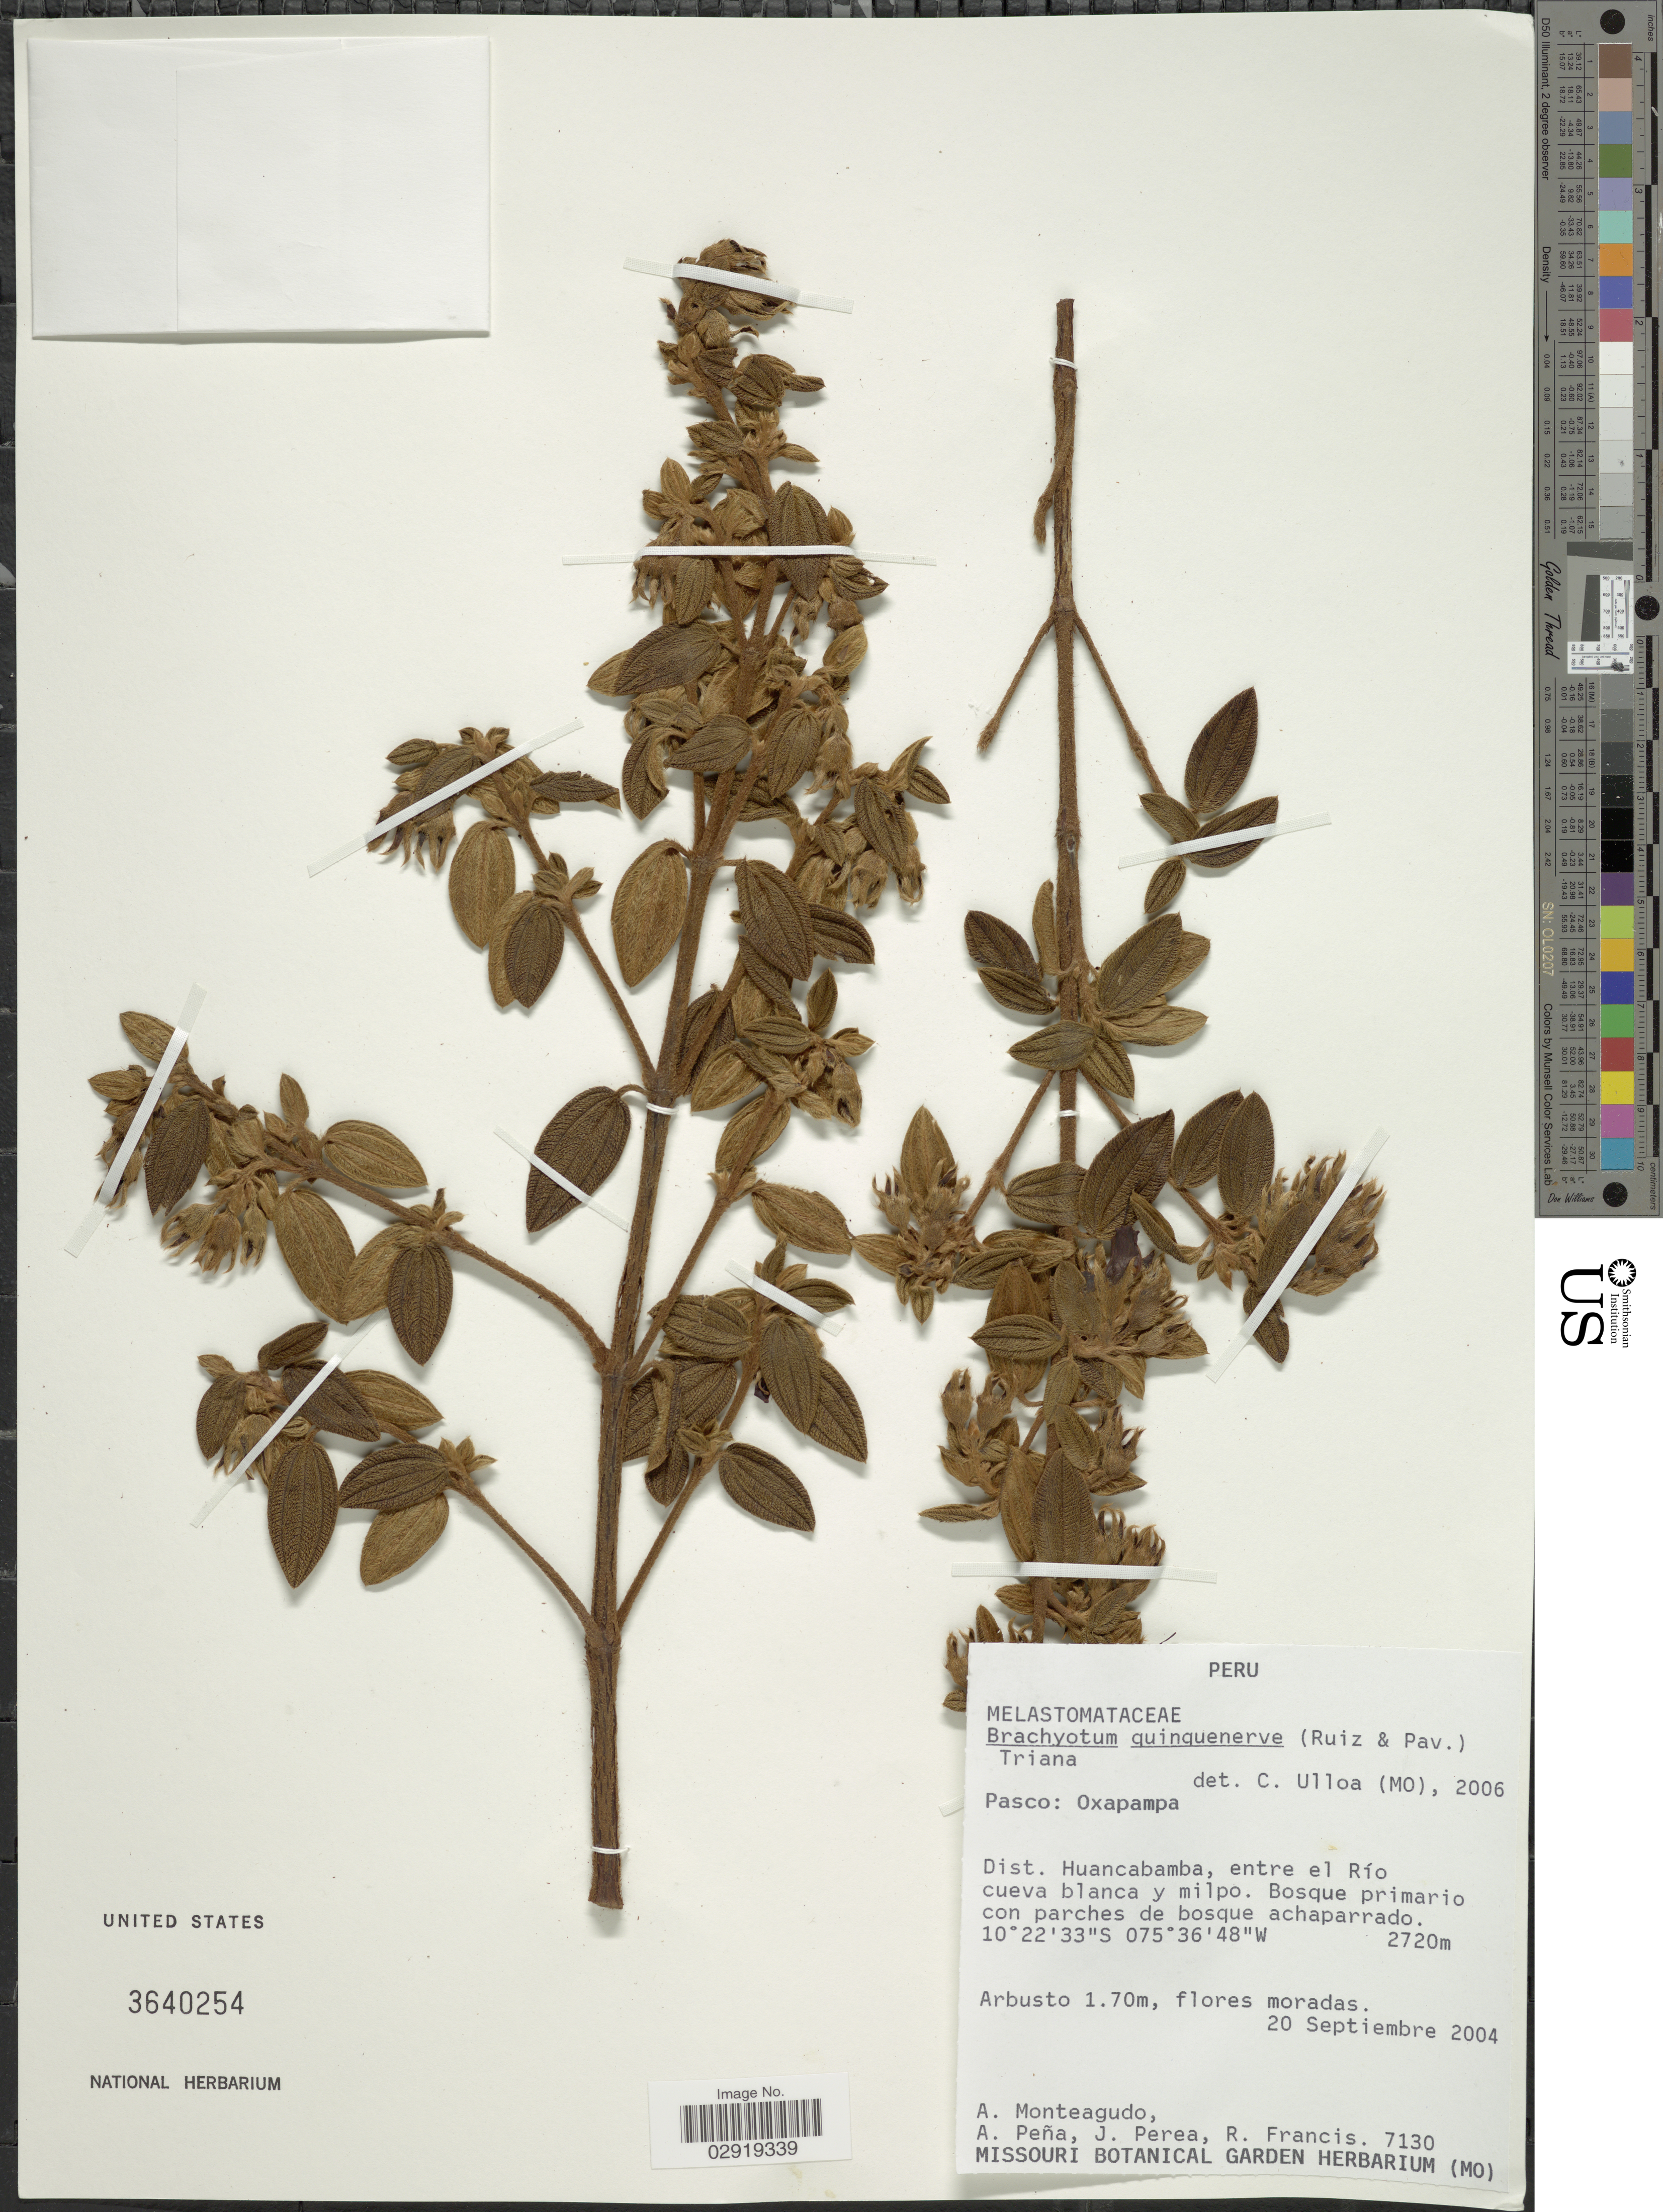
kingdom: Plantae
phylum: Tracheophyta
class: Magnoliopsida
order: Myrtales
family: Melastomataceae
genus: Brachyotum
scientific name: Brachyotum quinquenerve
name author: (Ruiz & Pav.) Triana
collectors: A. Monteagudo, A. Peña, J. Perea & R. Francis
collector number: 7130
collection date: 2004-09-20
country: Peru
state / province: Pasco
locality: Oxapampa. Dist. Huancabamba, entre el Río cueva blanca y milpo.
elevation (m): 2720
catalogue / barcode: US 3640254